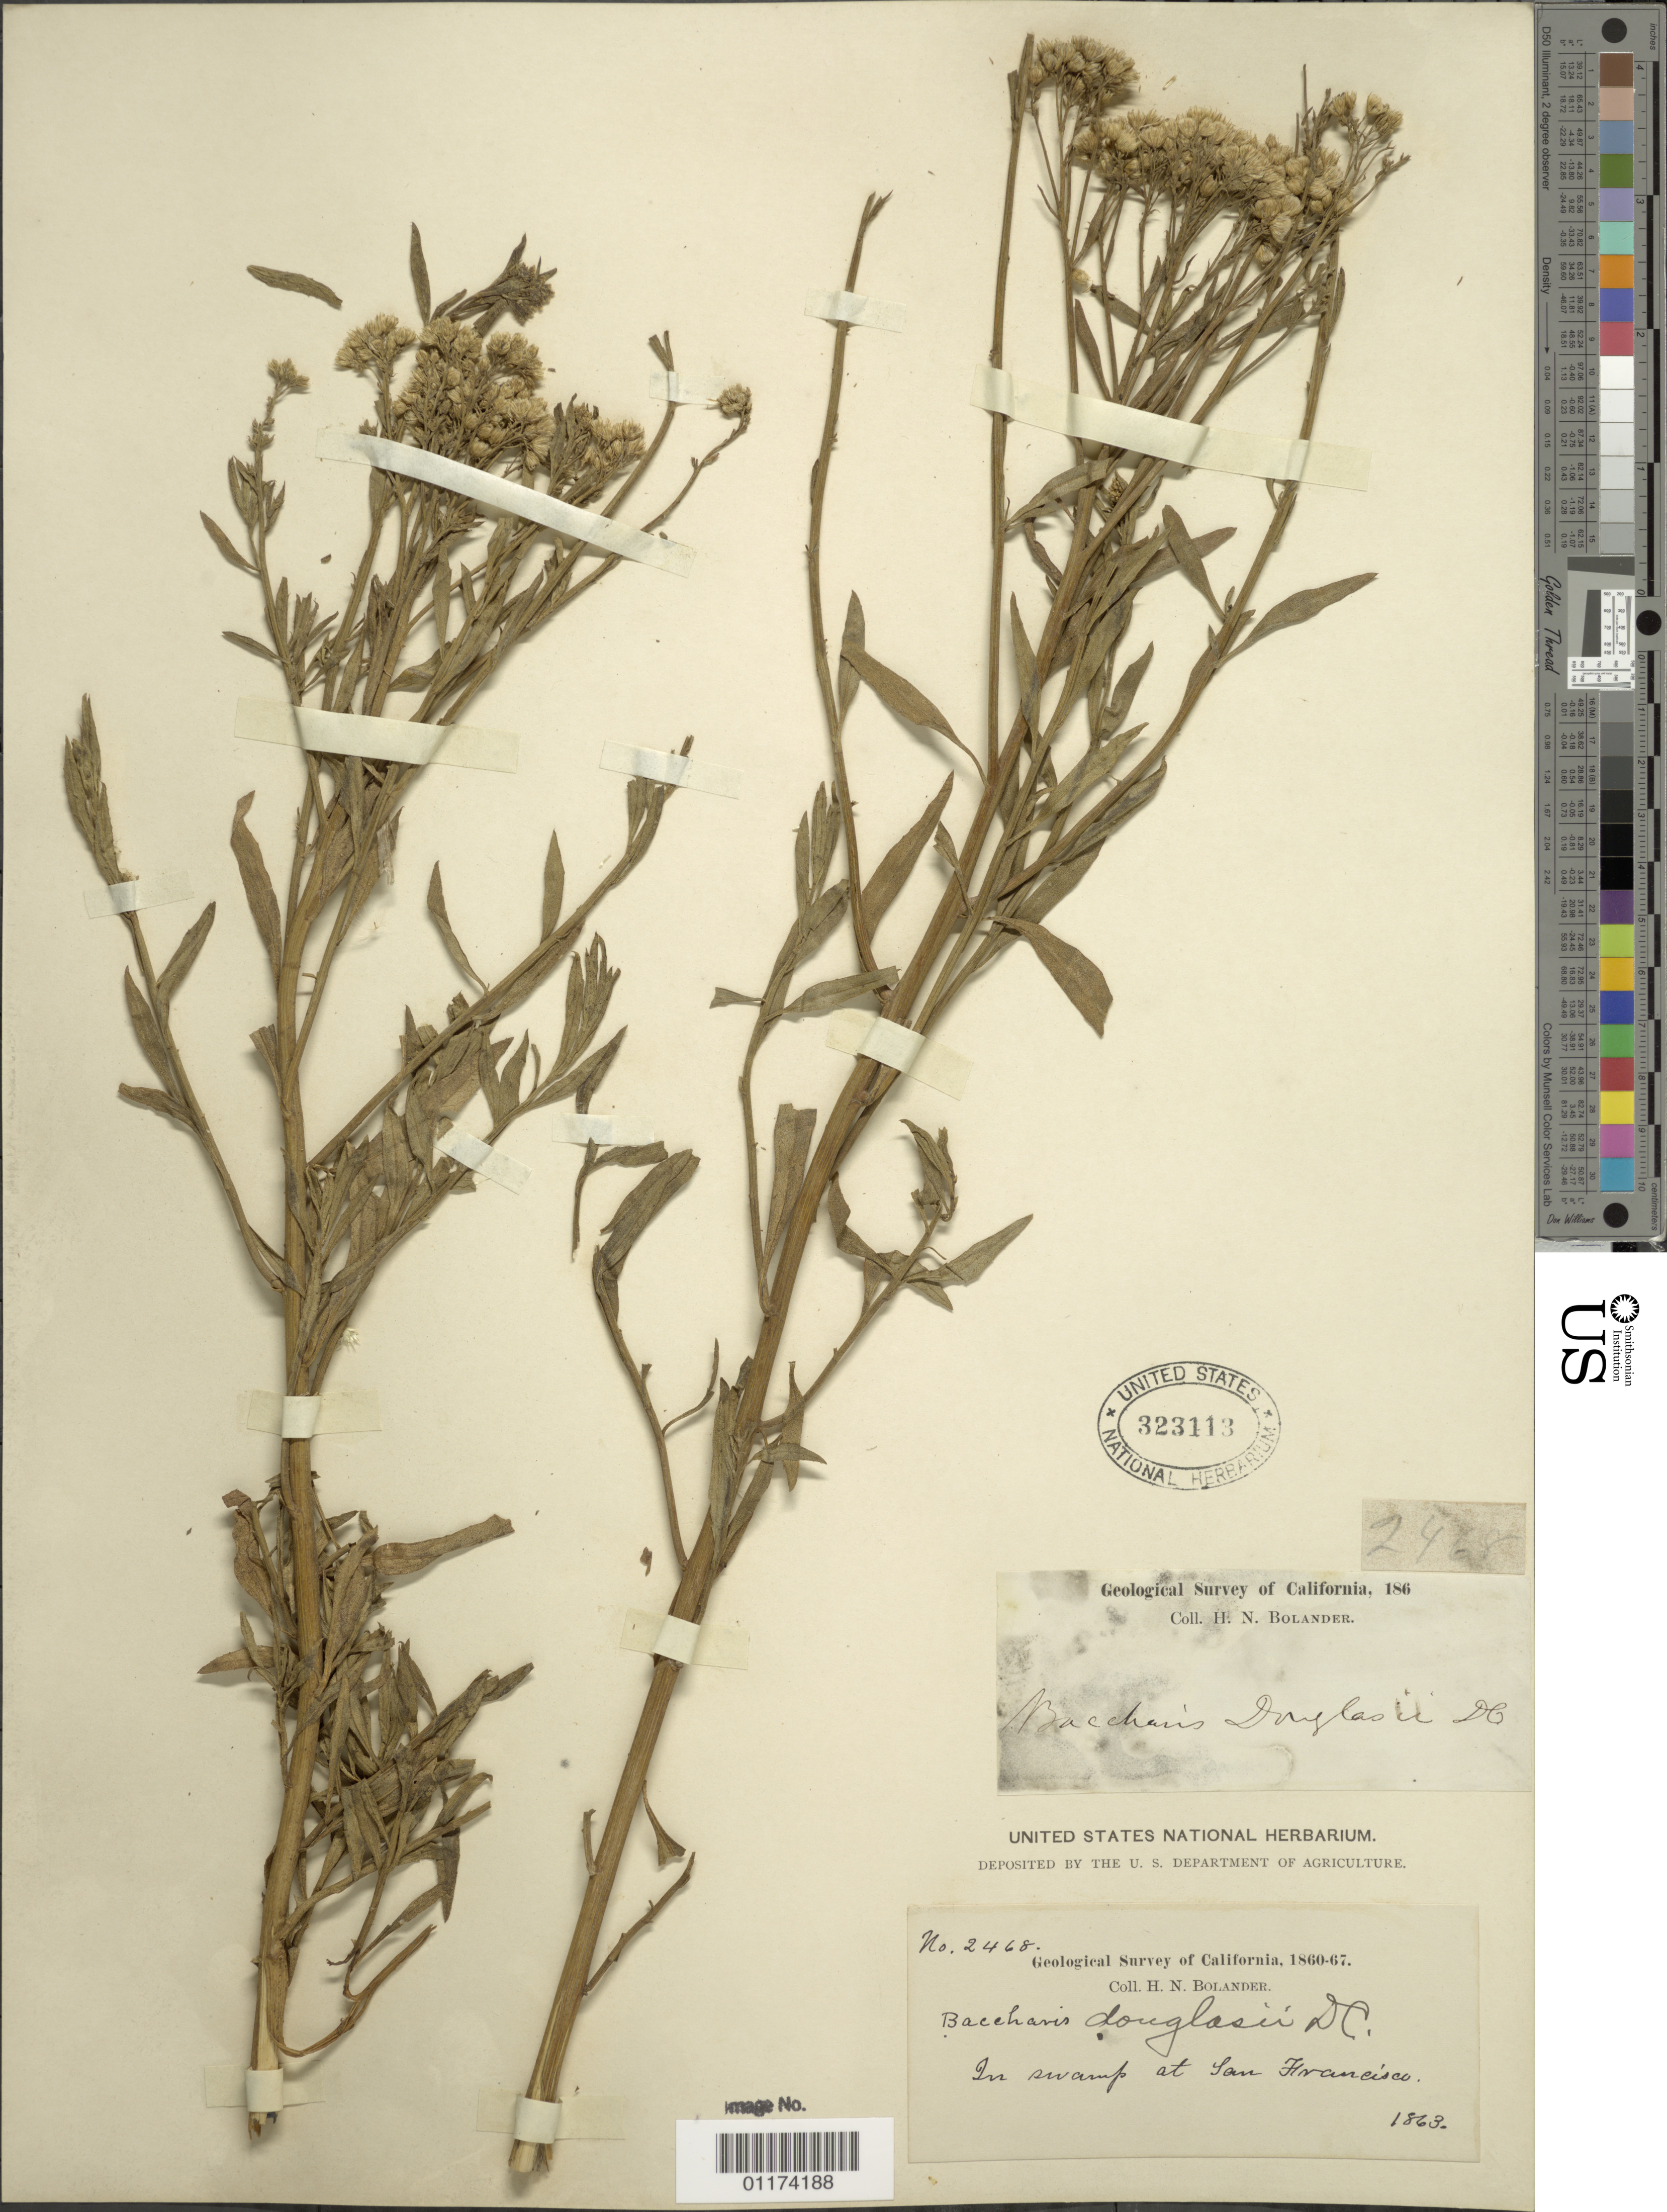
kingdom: Plantae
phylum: Tracheophyta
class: Magnoliopsida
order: Asterales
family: Asteraceae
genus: Baccharis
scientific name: Baccharis douglasii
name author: DC.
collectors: H. Bolander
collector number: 2468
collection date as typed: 1863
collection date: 1863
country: United States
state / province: California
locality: in swamps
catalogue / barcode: US 323113